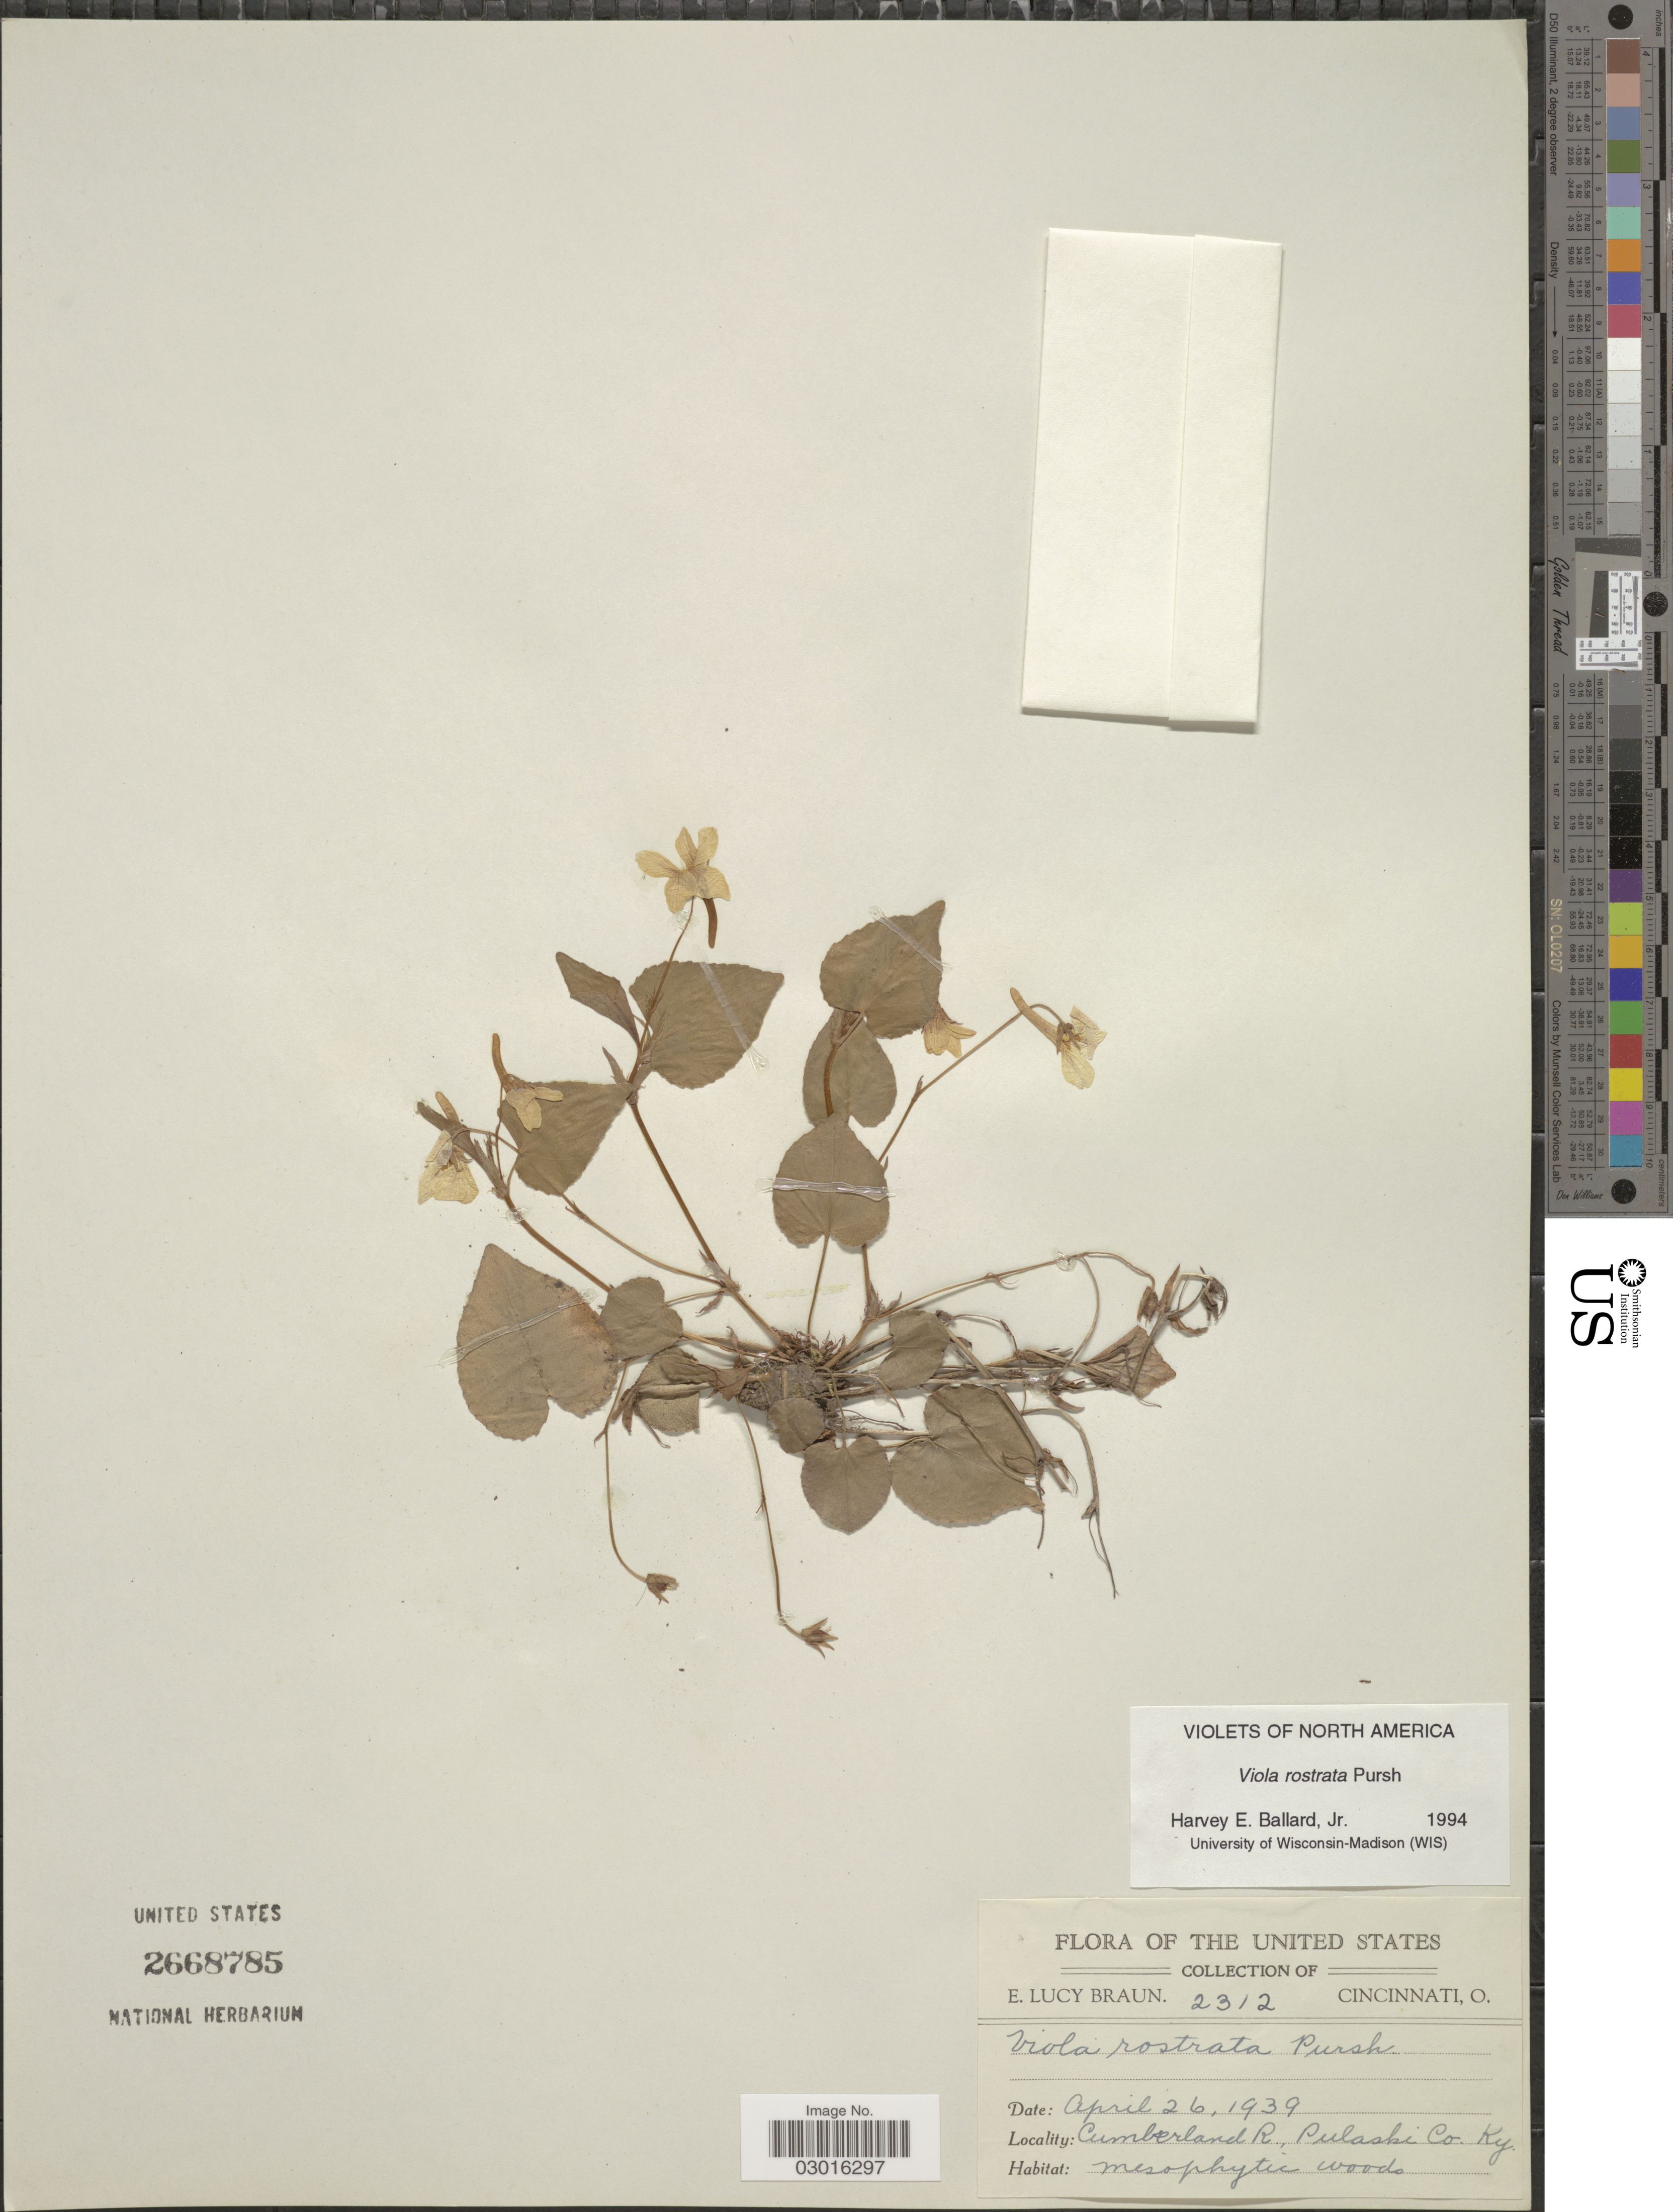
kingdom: Plantae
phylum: Tracheophyta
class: Magnoliopsida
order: Malpighiales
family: Violaceae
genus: Viola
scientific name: Viola rostrata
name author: Pursh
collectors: E. L. Braun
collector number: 2312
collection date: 1939-04-26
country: United States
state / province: Kentucky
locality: Cumberland R., Pulaski Co.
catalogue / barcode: US 2668785